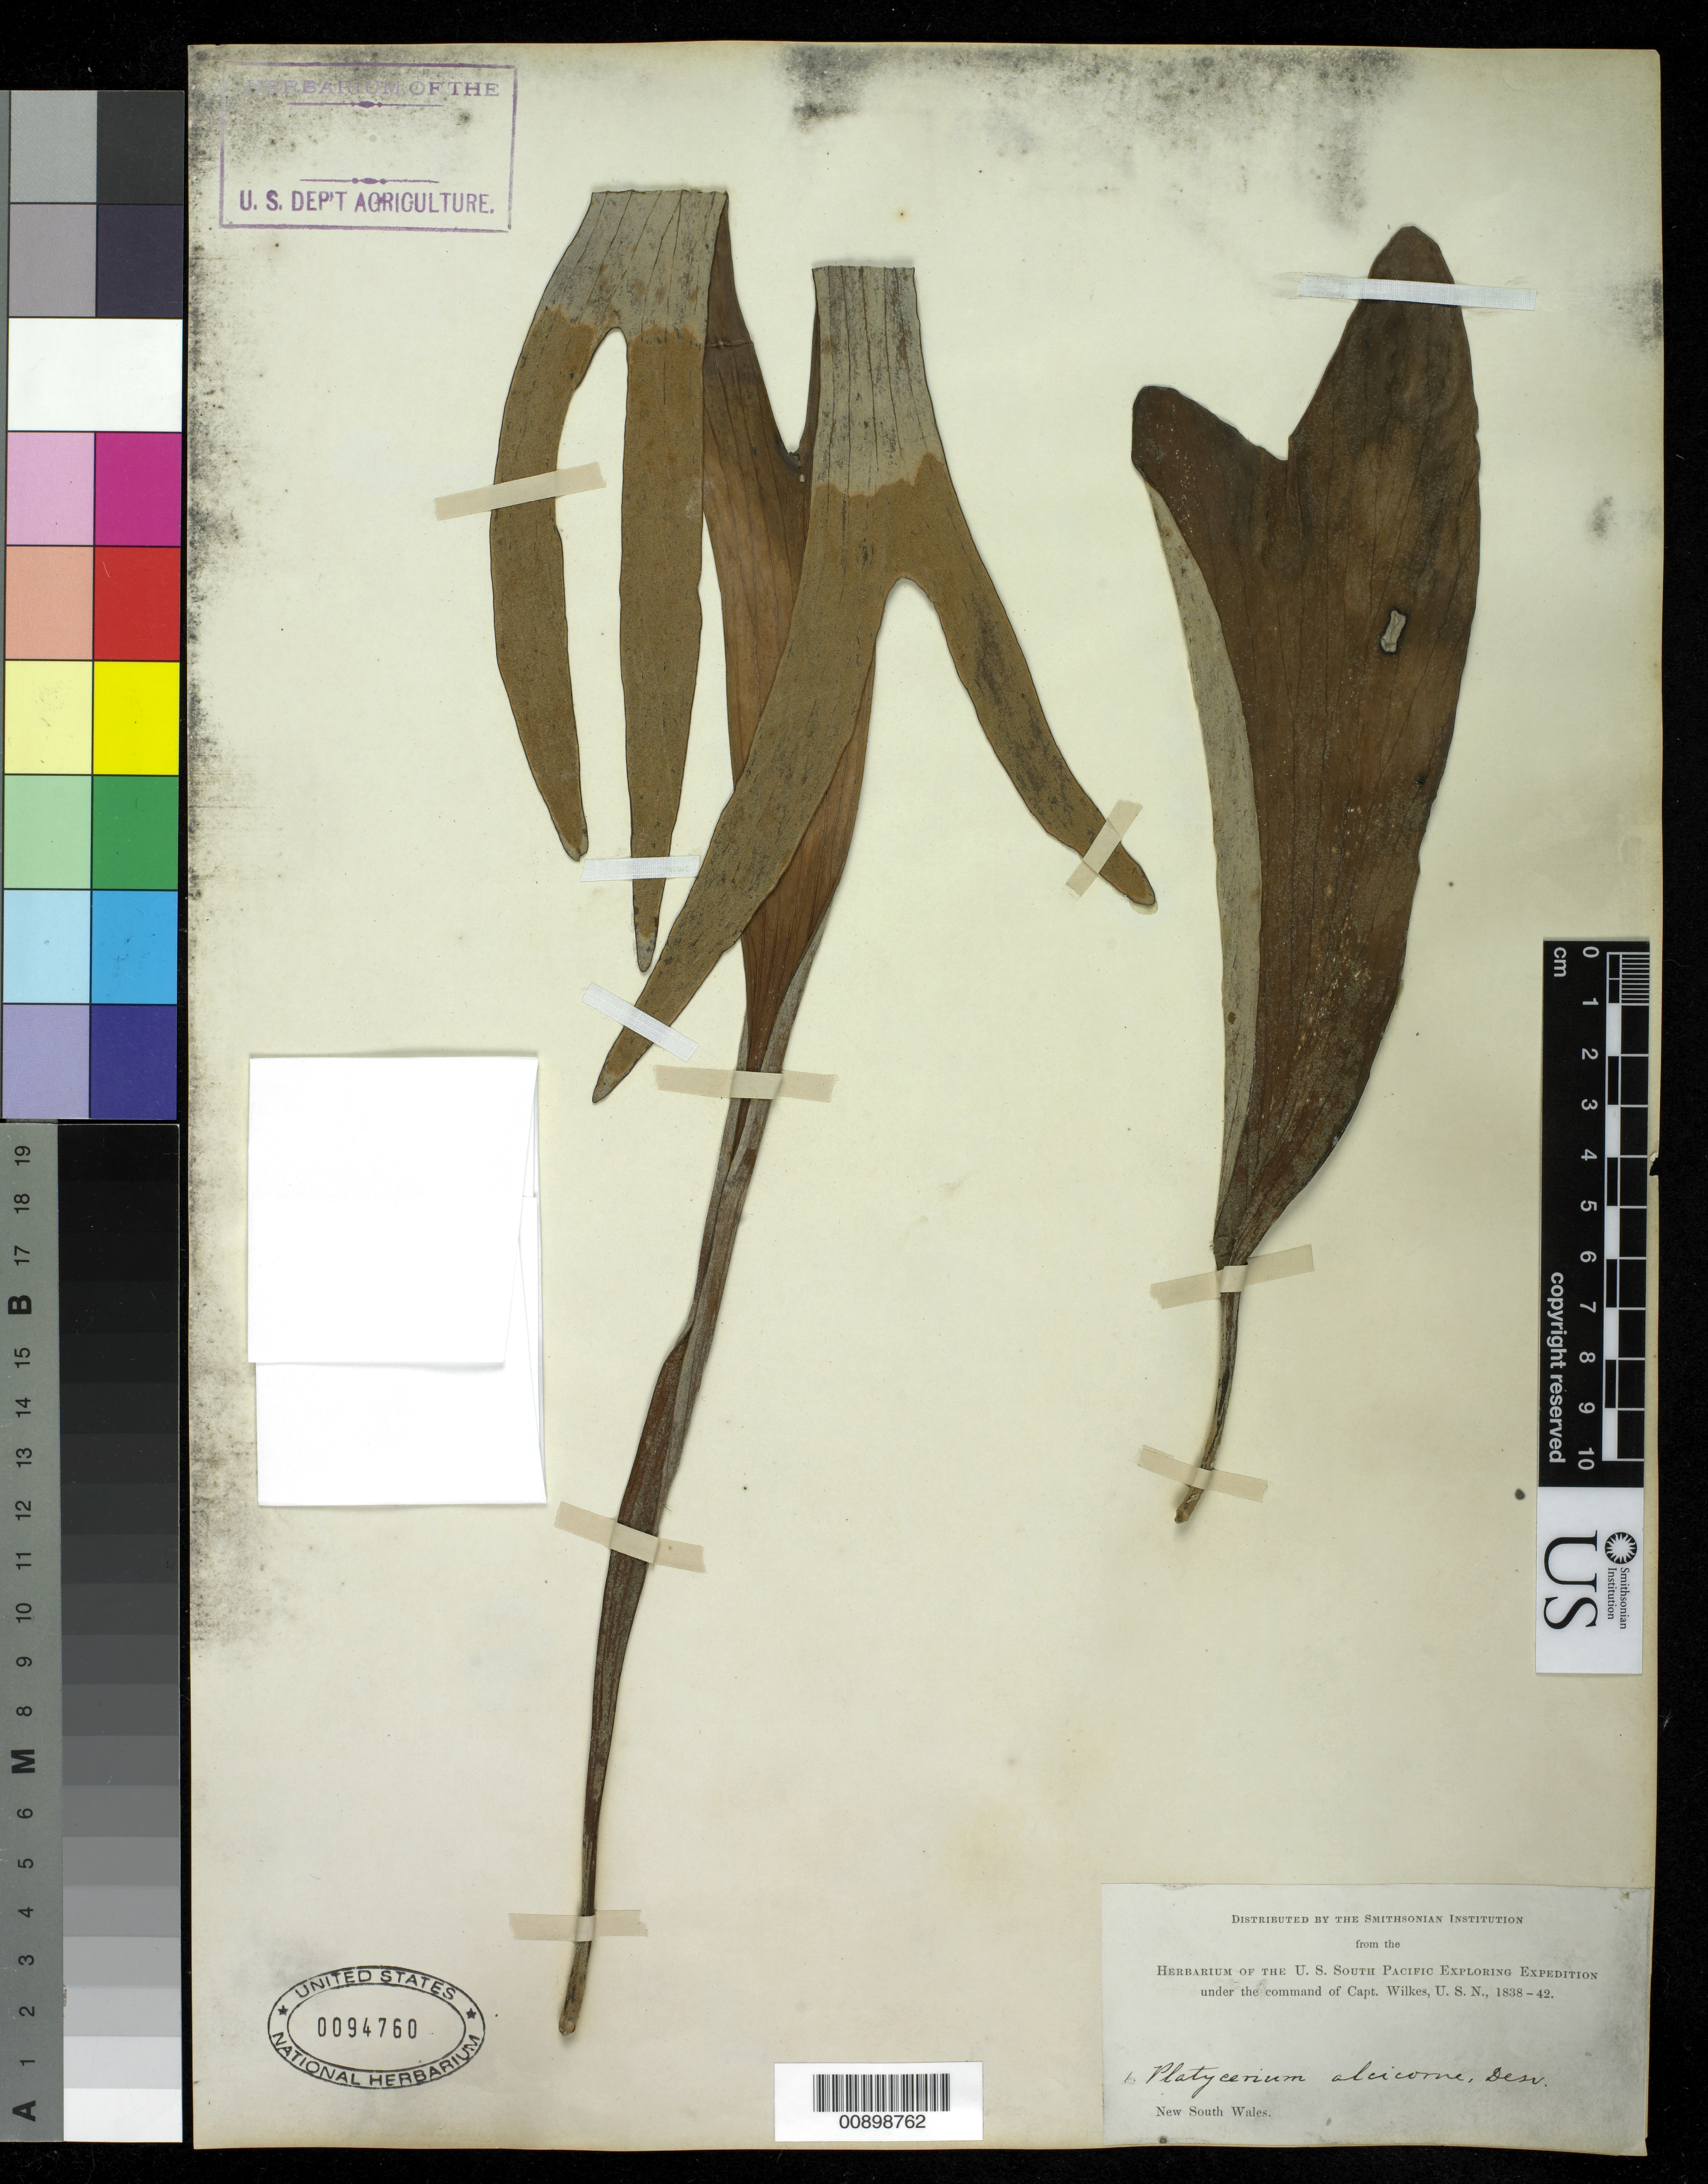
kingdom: Plantae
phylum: Tracheophyta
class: Polypodiopsida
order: Polypodiales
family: Polypodiaceae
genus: Platycerium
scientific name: Platycerium bifurcatum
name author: (Cav.) C. Chr.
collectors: Wilkes Explor. Exped.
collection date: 1838/1842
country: Australia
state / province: New South Wales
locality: New South Wales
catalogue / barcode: US 94760